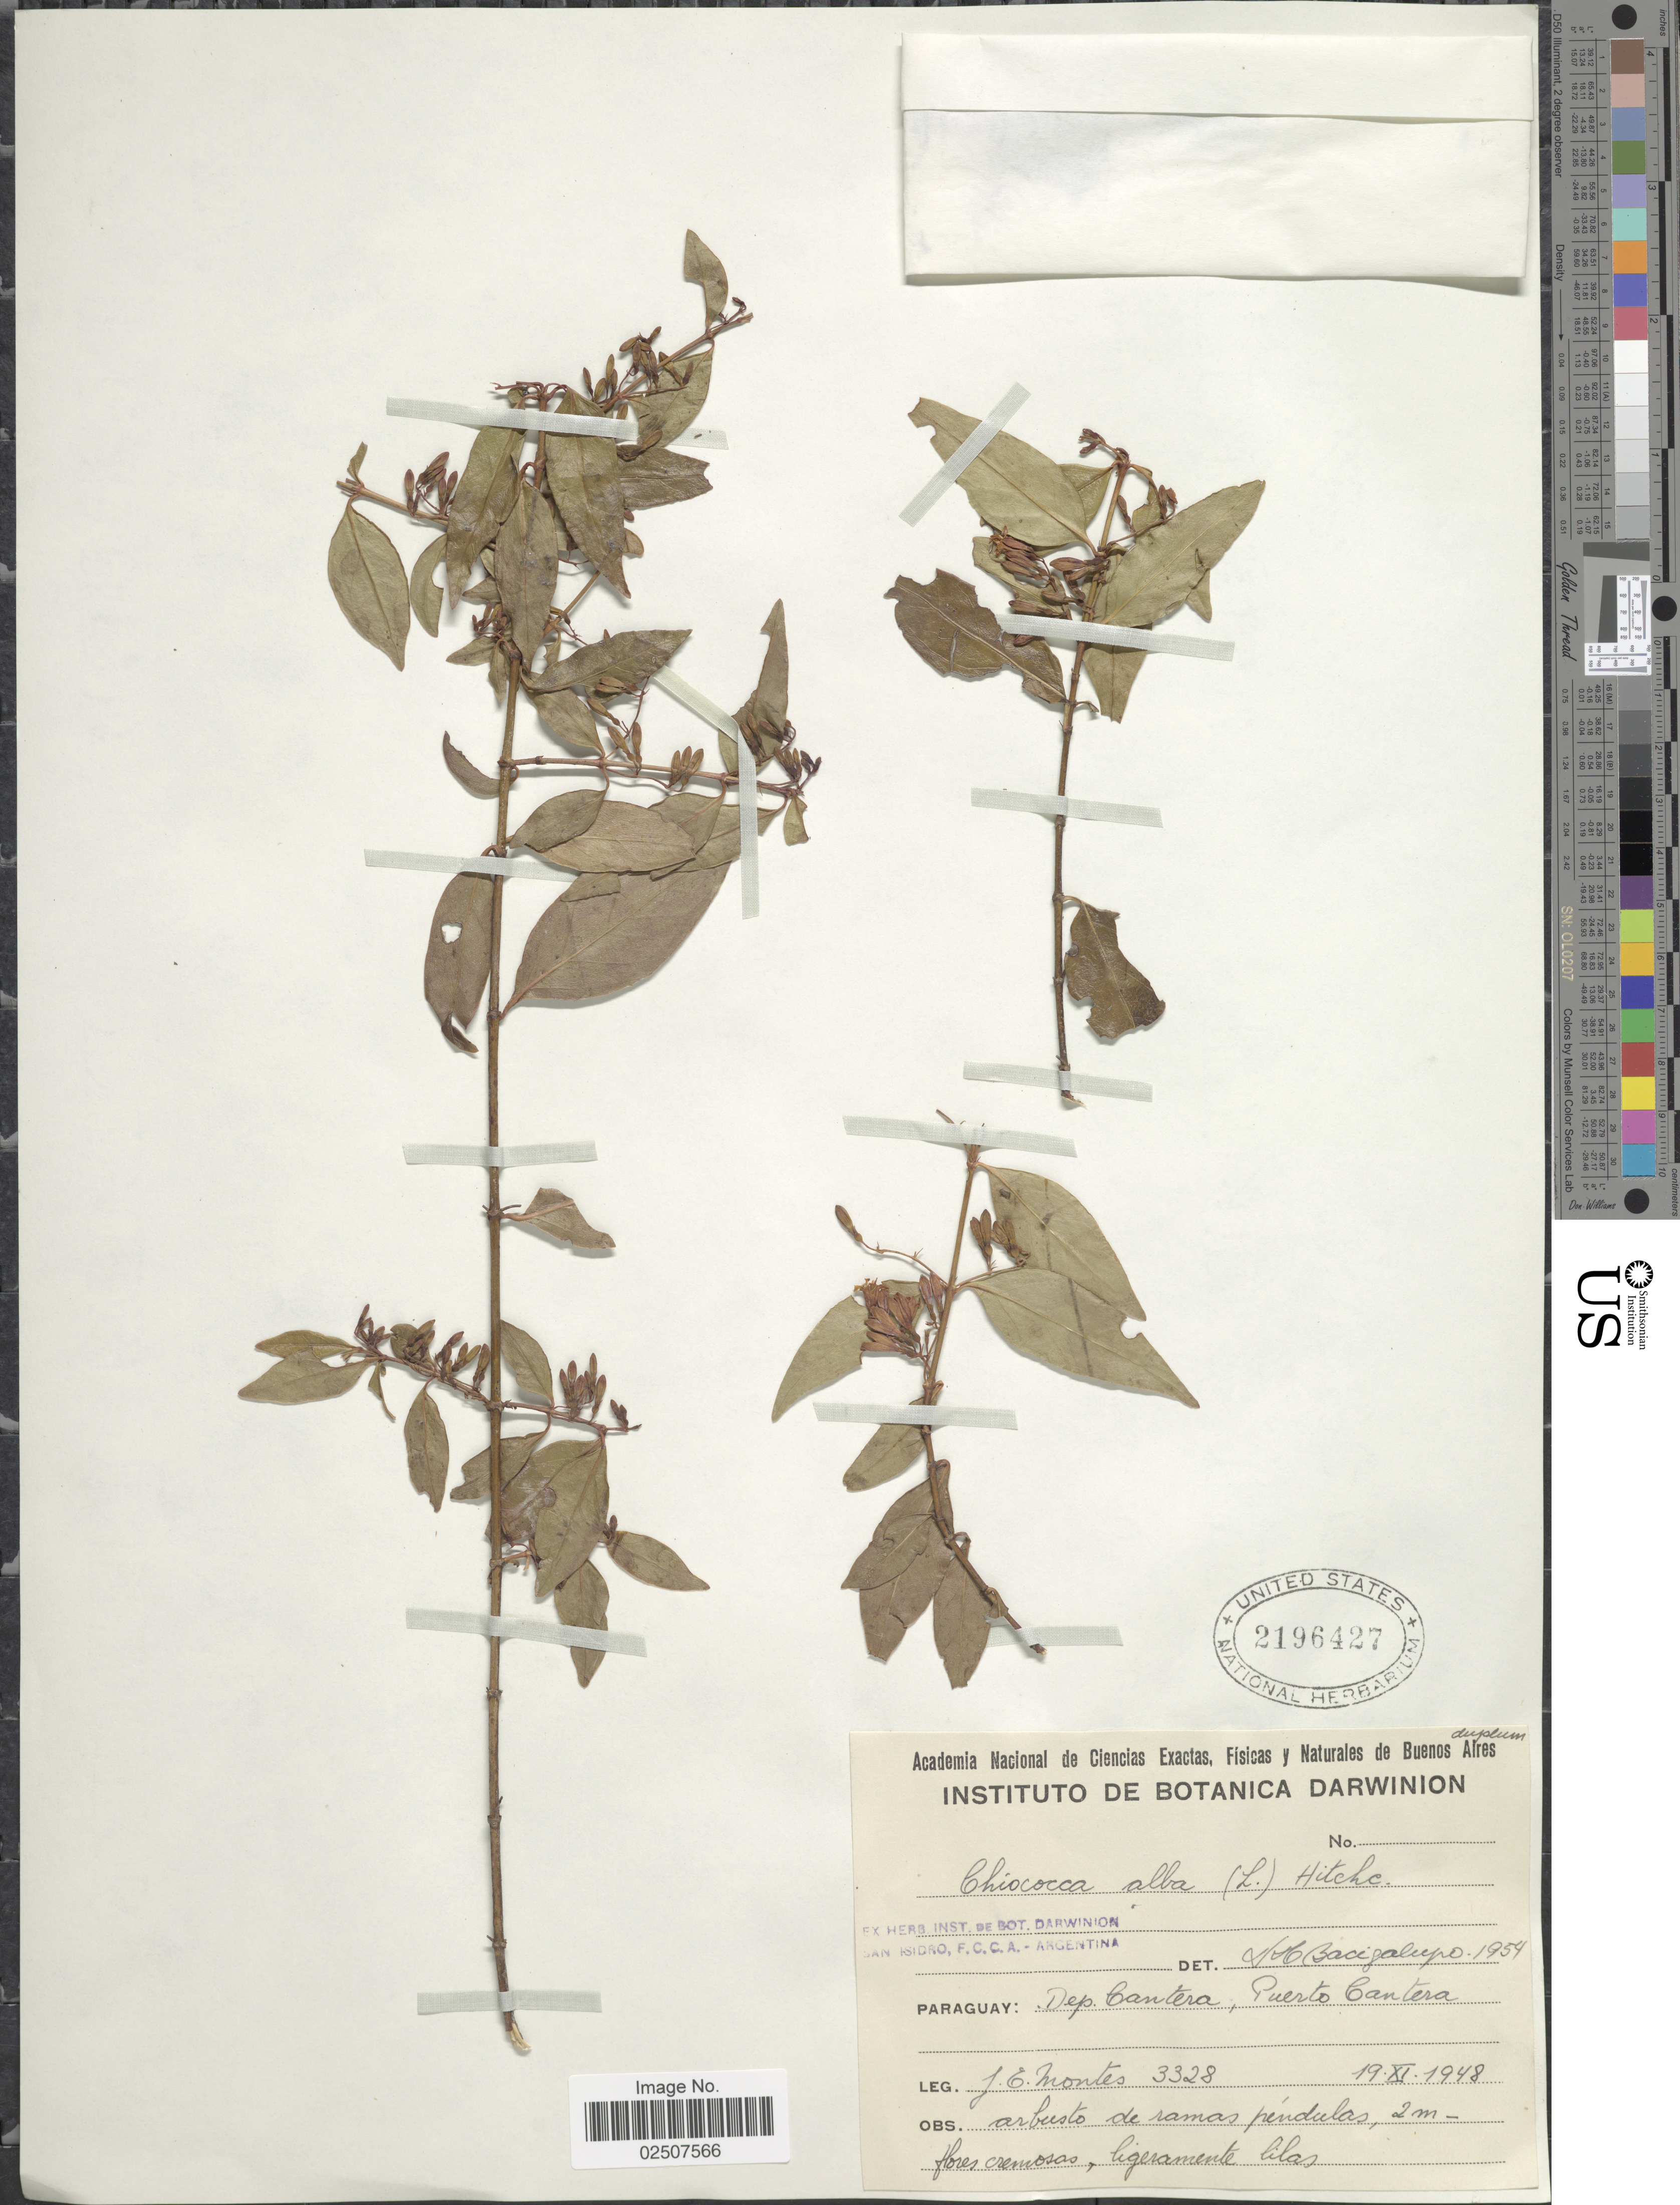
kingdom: Plantae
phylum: Tracheophyta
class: Magnoliopsida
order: Gentianales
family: Rubiaceae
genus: Chiococca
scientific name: Chiococca alba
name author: (L.) Hitchc.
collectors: J. E. Montes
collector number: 3328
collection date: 1948-11-19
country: Paraguay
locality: Dep. Cantera, Puerto Cantera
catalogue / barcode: US 2196427